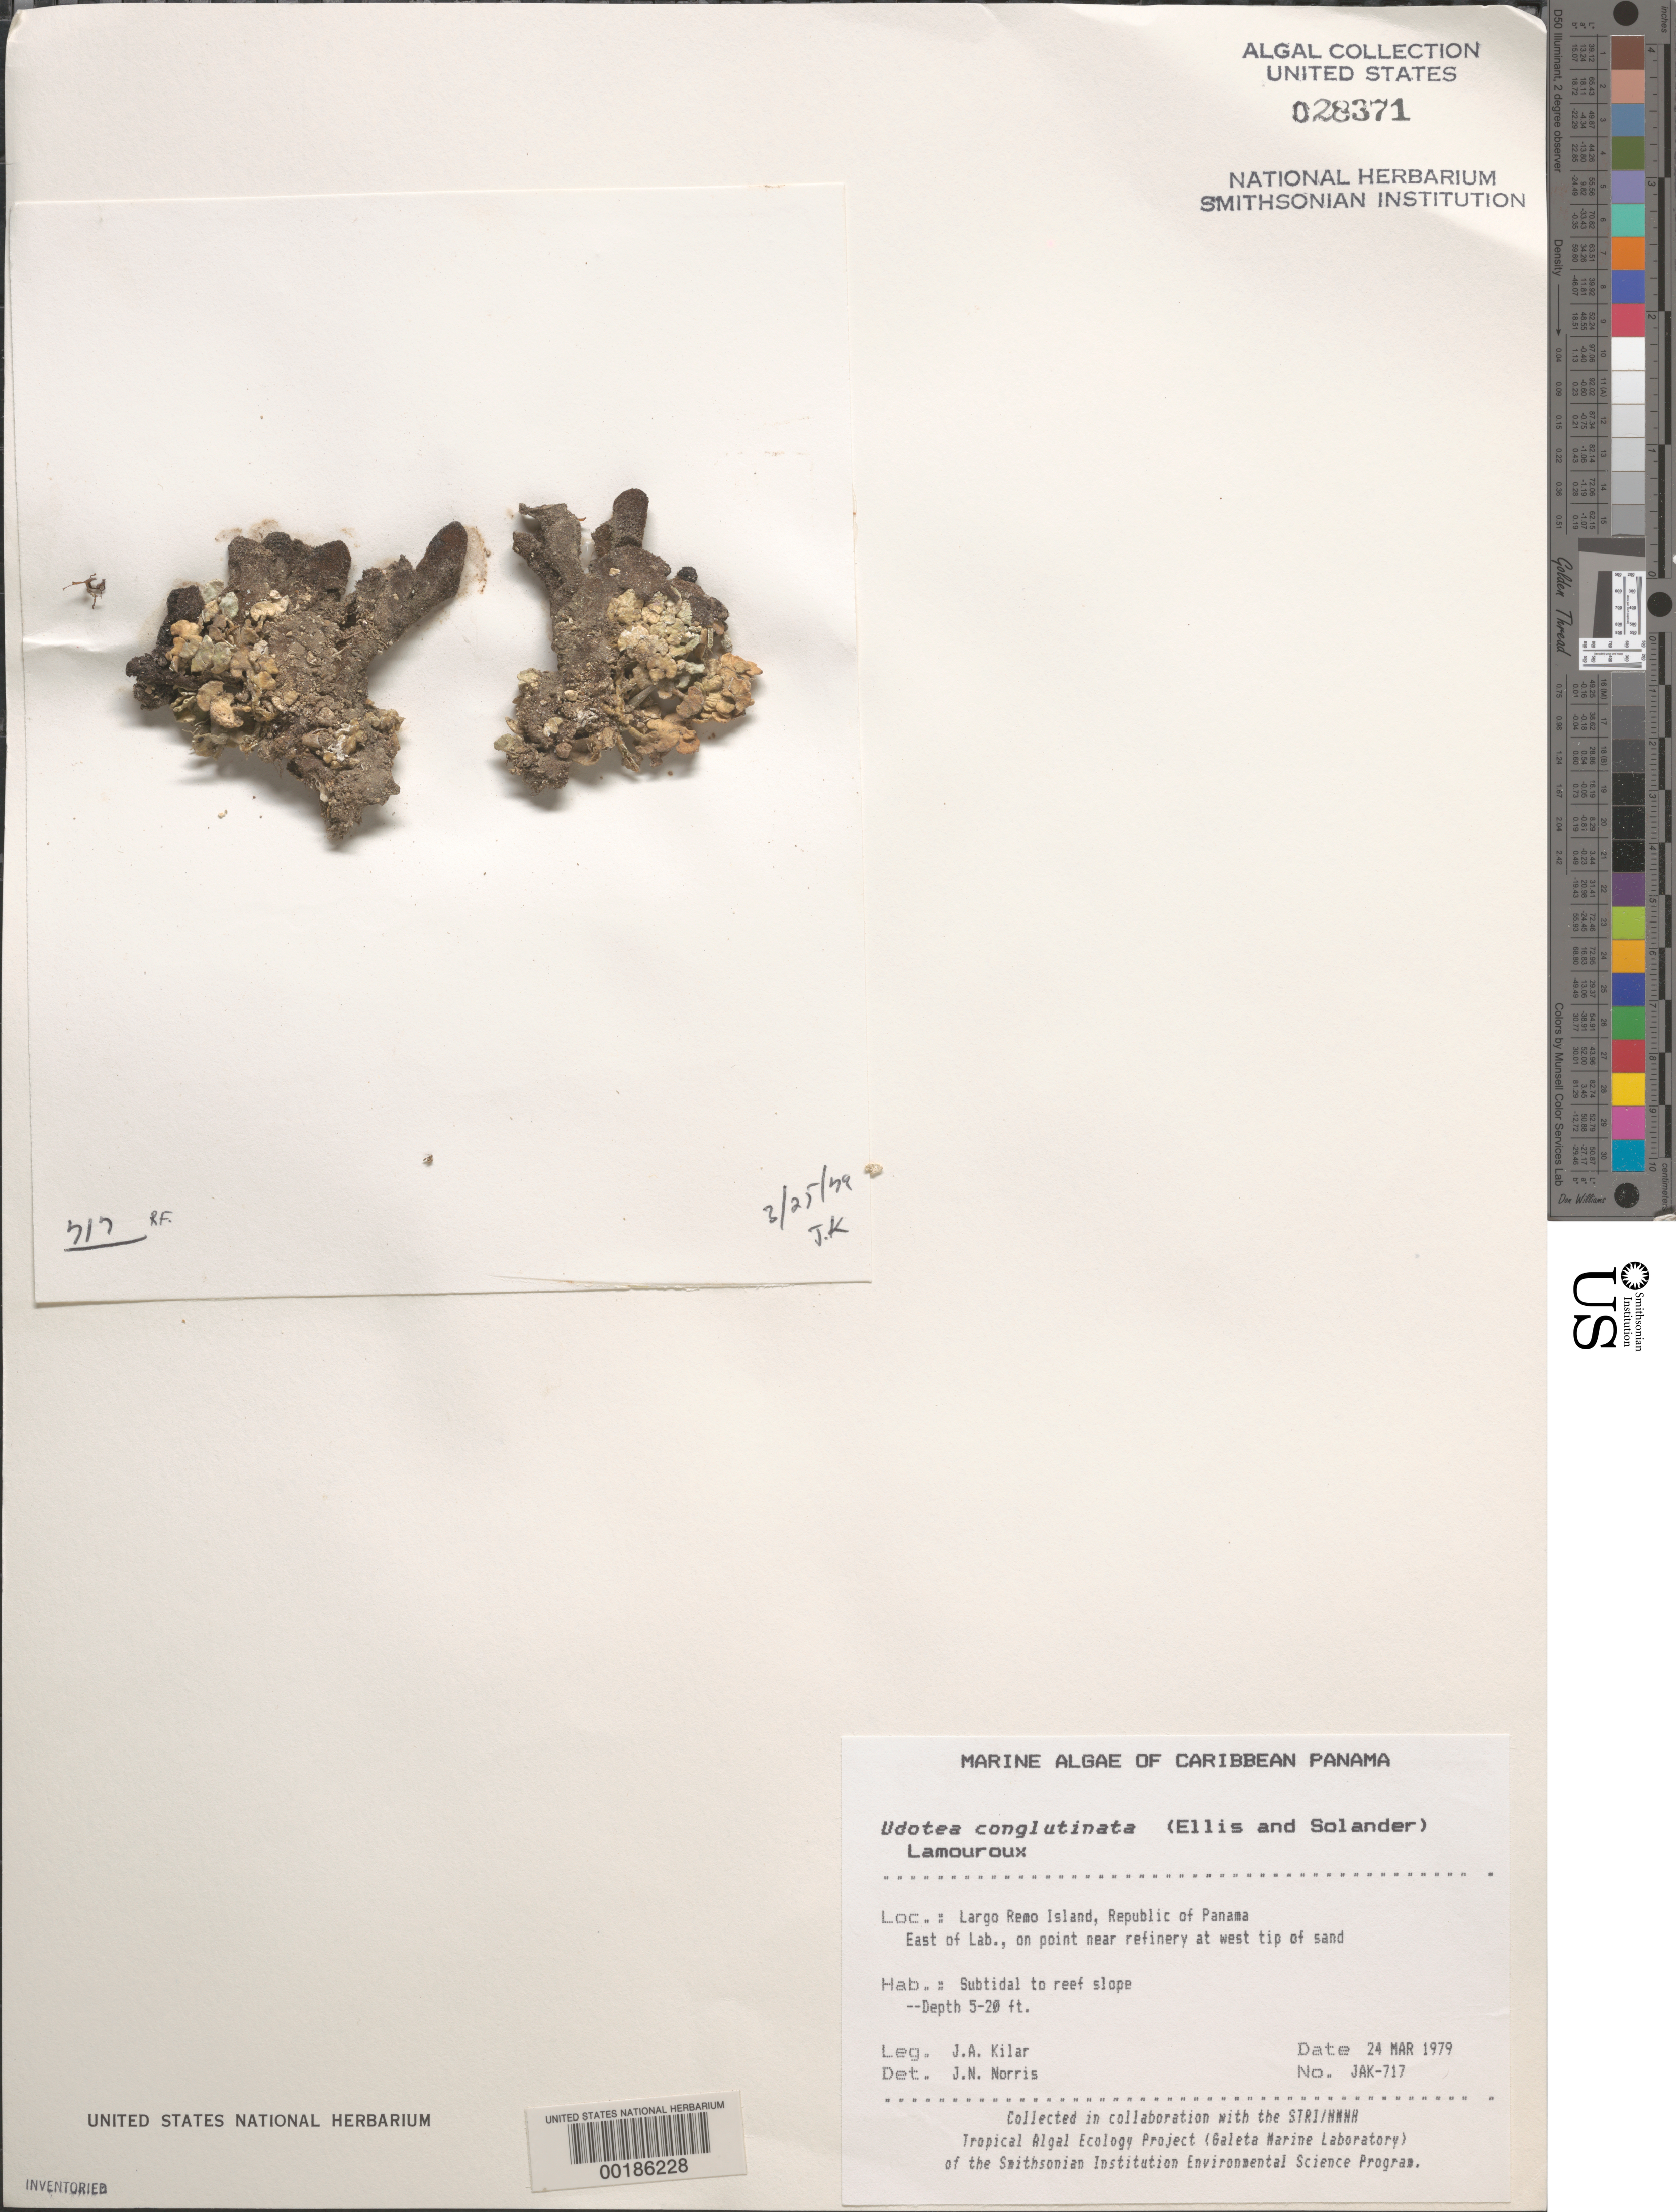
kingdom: Plantae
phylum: Chlorophyta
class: Ulvophyceae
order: Bryopsidales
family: Udoteaceae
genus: Udotea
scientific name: Udotea conglutinata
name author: (Ellis & Sol.) J.V.Lamouroux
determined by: Norris, James N.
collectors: J. A. Kilar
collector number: JAK-717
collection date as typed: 24 Mar 1979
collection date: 1979-03-24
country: Panama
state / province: Colón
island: Largo Remo Island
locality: East of Laboratory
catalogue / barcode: US 28371